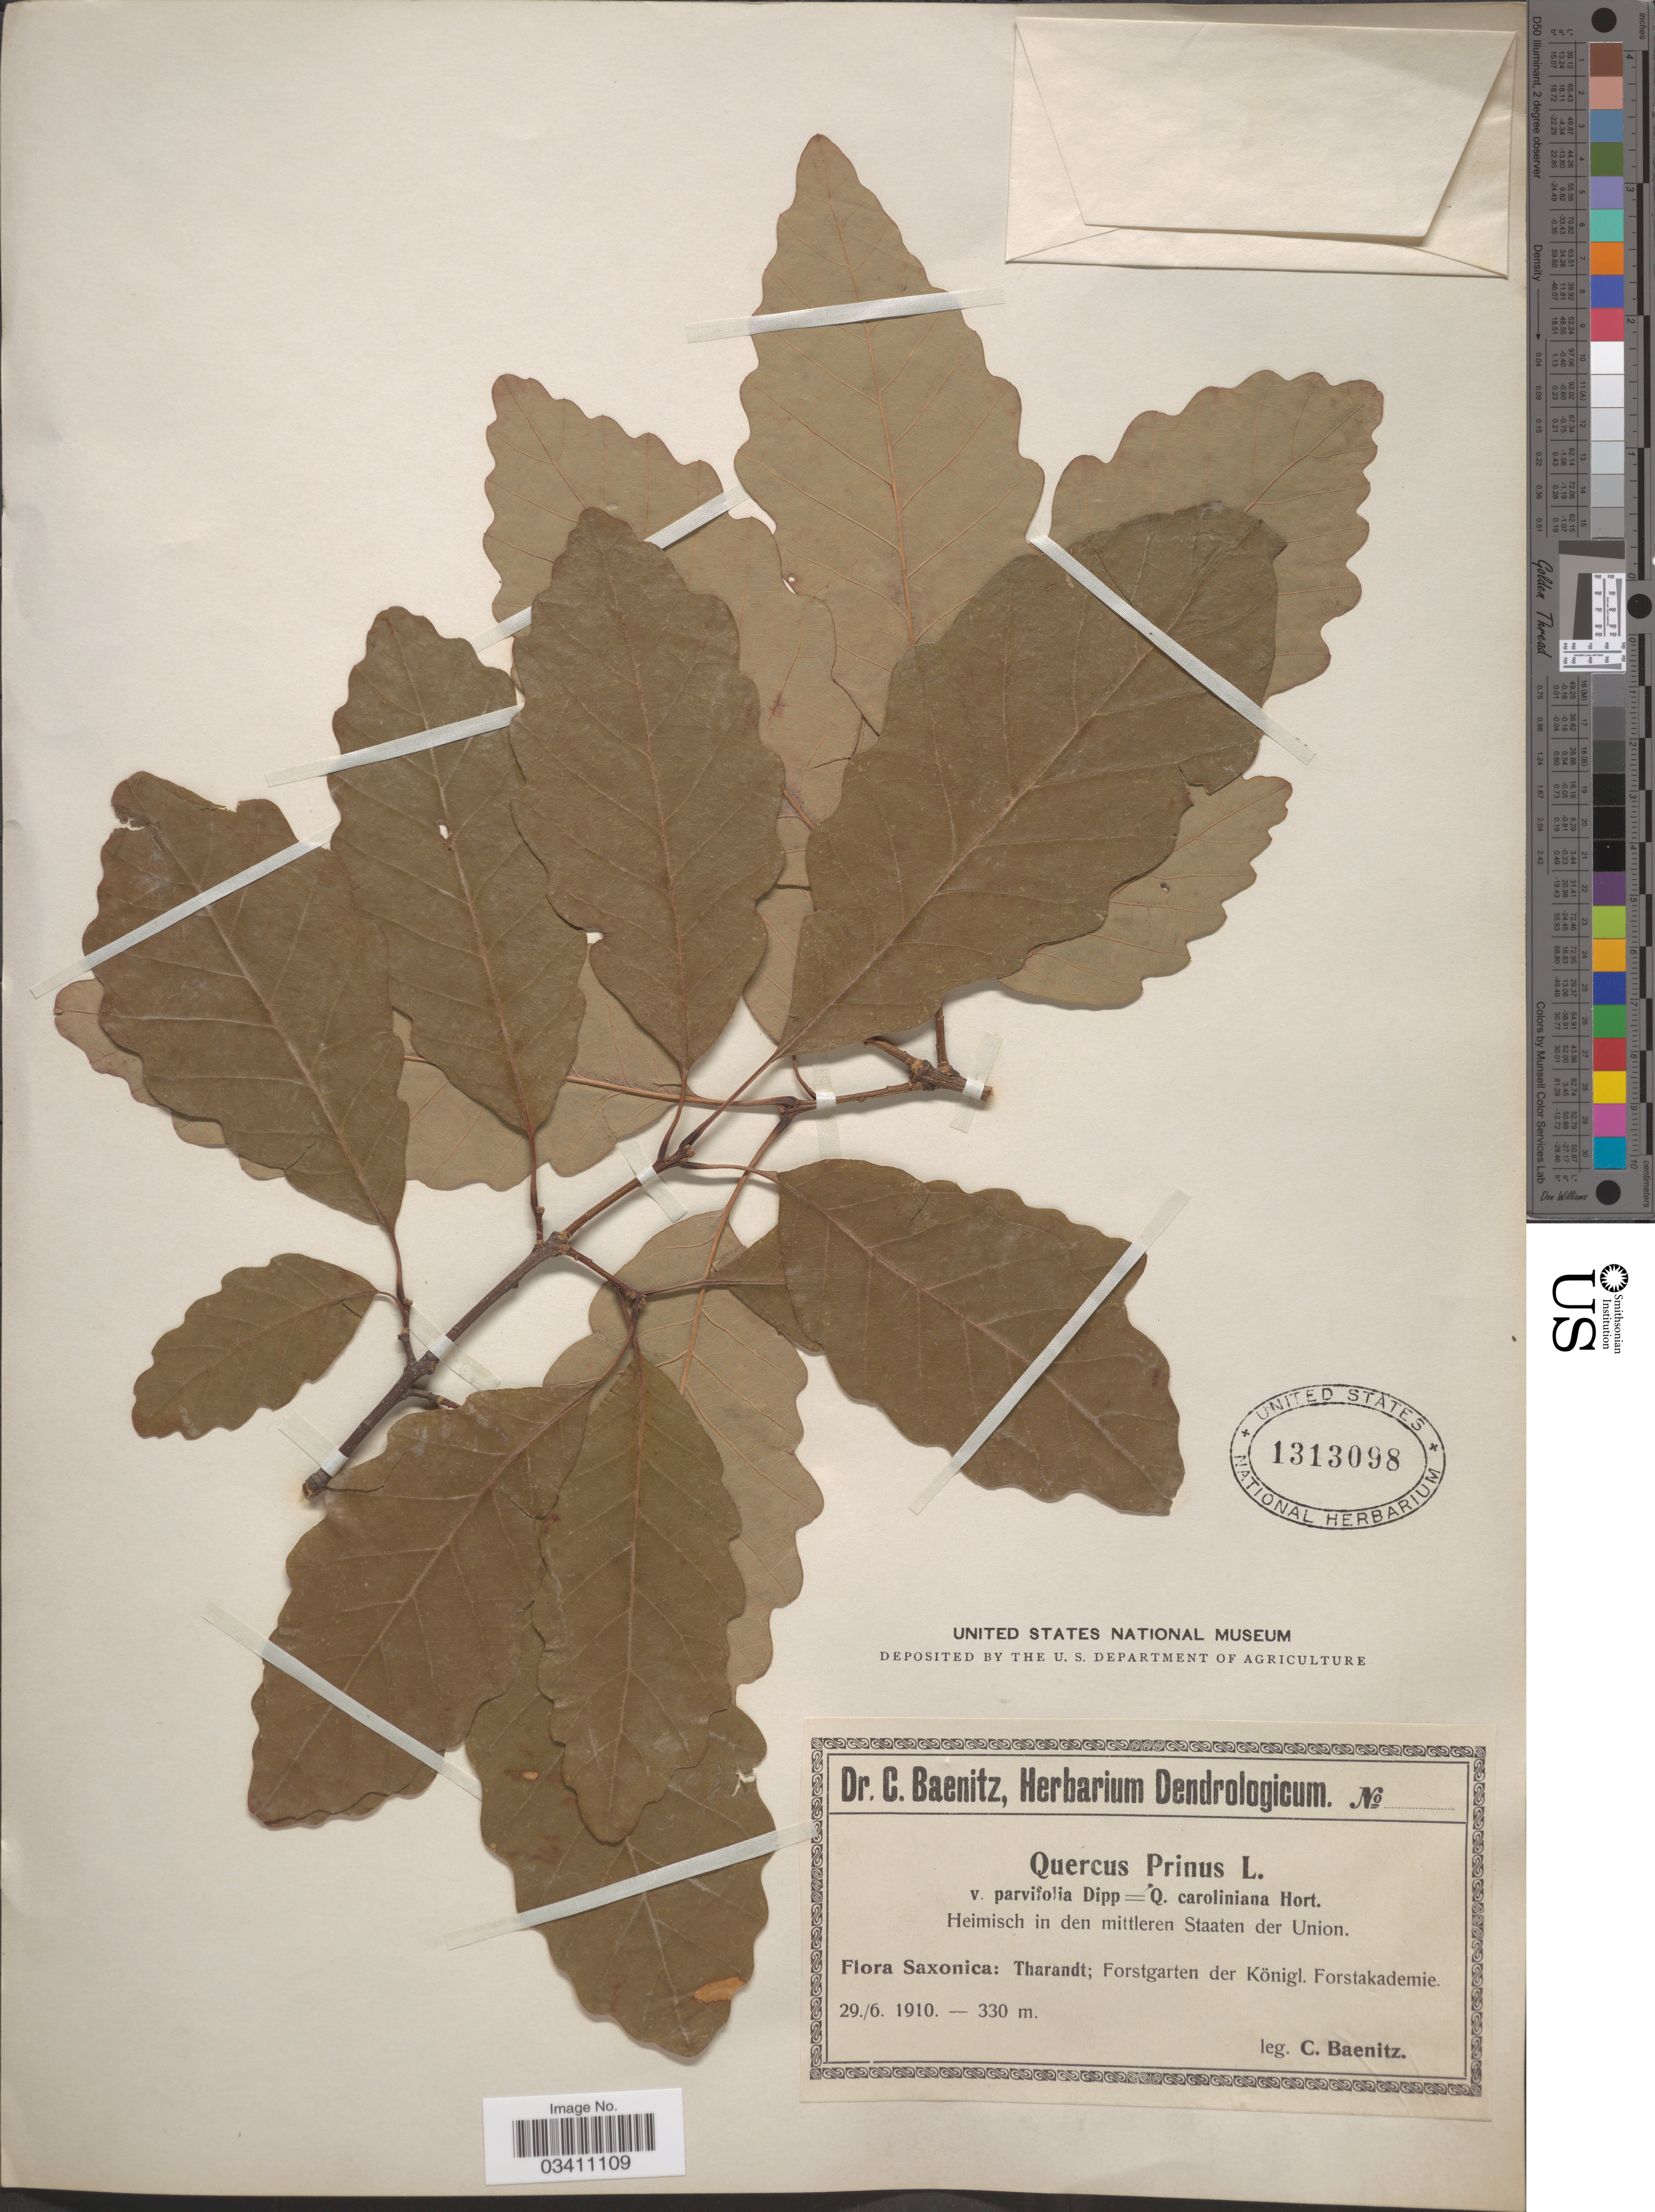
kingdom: Plantae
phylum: Tracheophyta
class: Magnoliopsida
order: Fagales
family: Fagaceae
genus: Quercus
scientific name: Quercus prinus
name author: L.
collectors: C. G. Baenitz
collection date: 1910-06-29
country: Germany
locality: Saxonica: Tharandt; Forstgarten der Königl. Forstakademie.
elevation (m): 330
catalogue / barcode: US 1313098